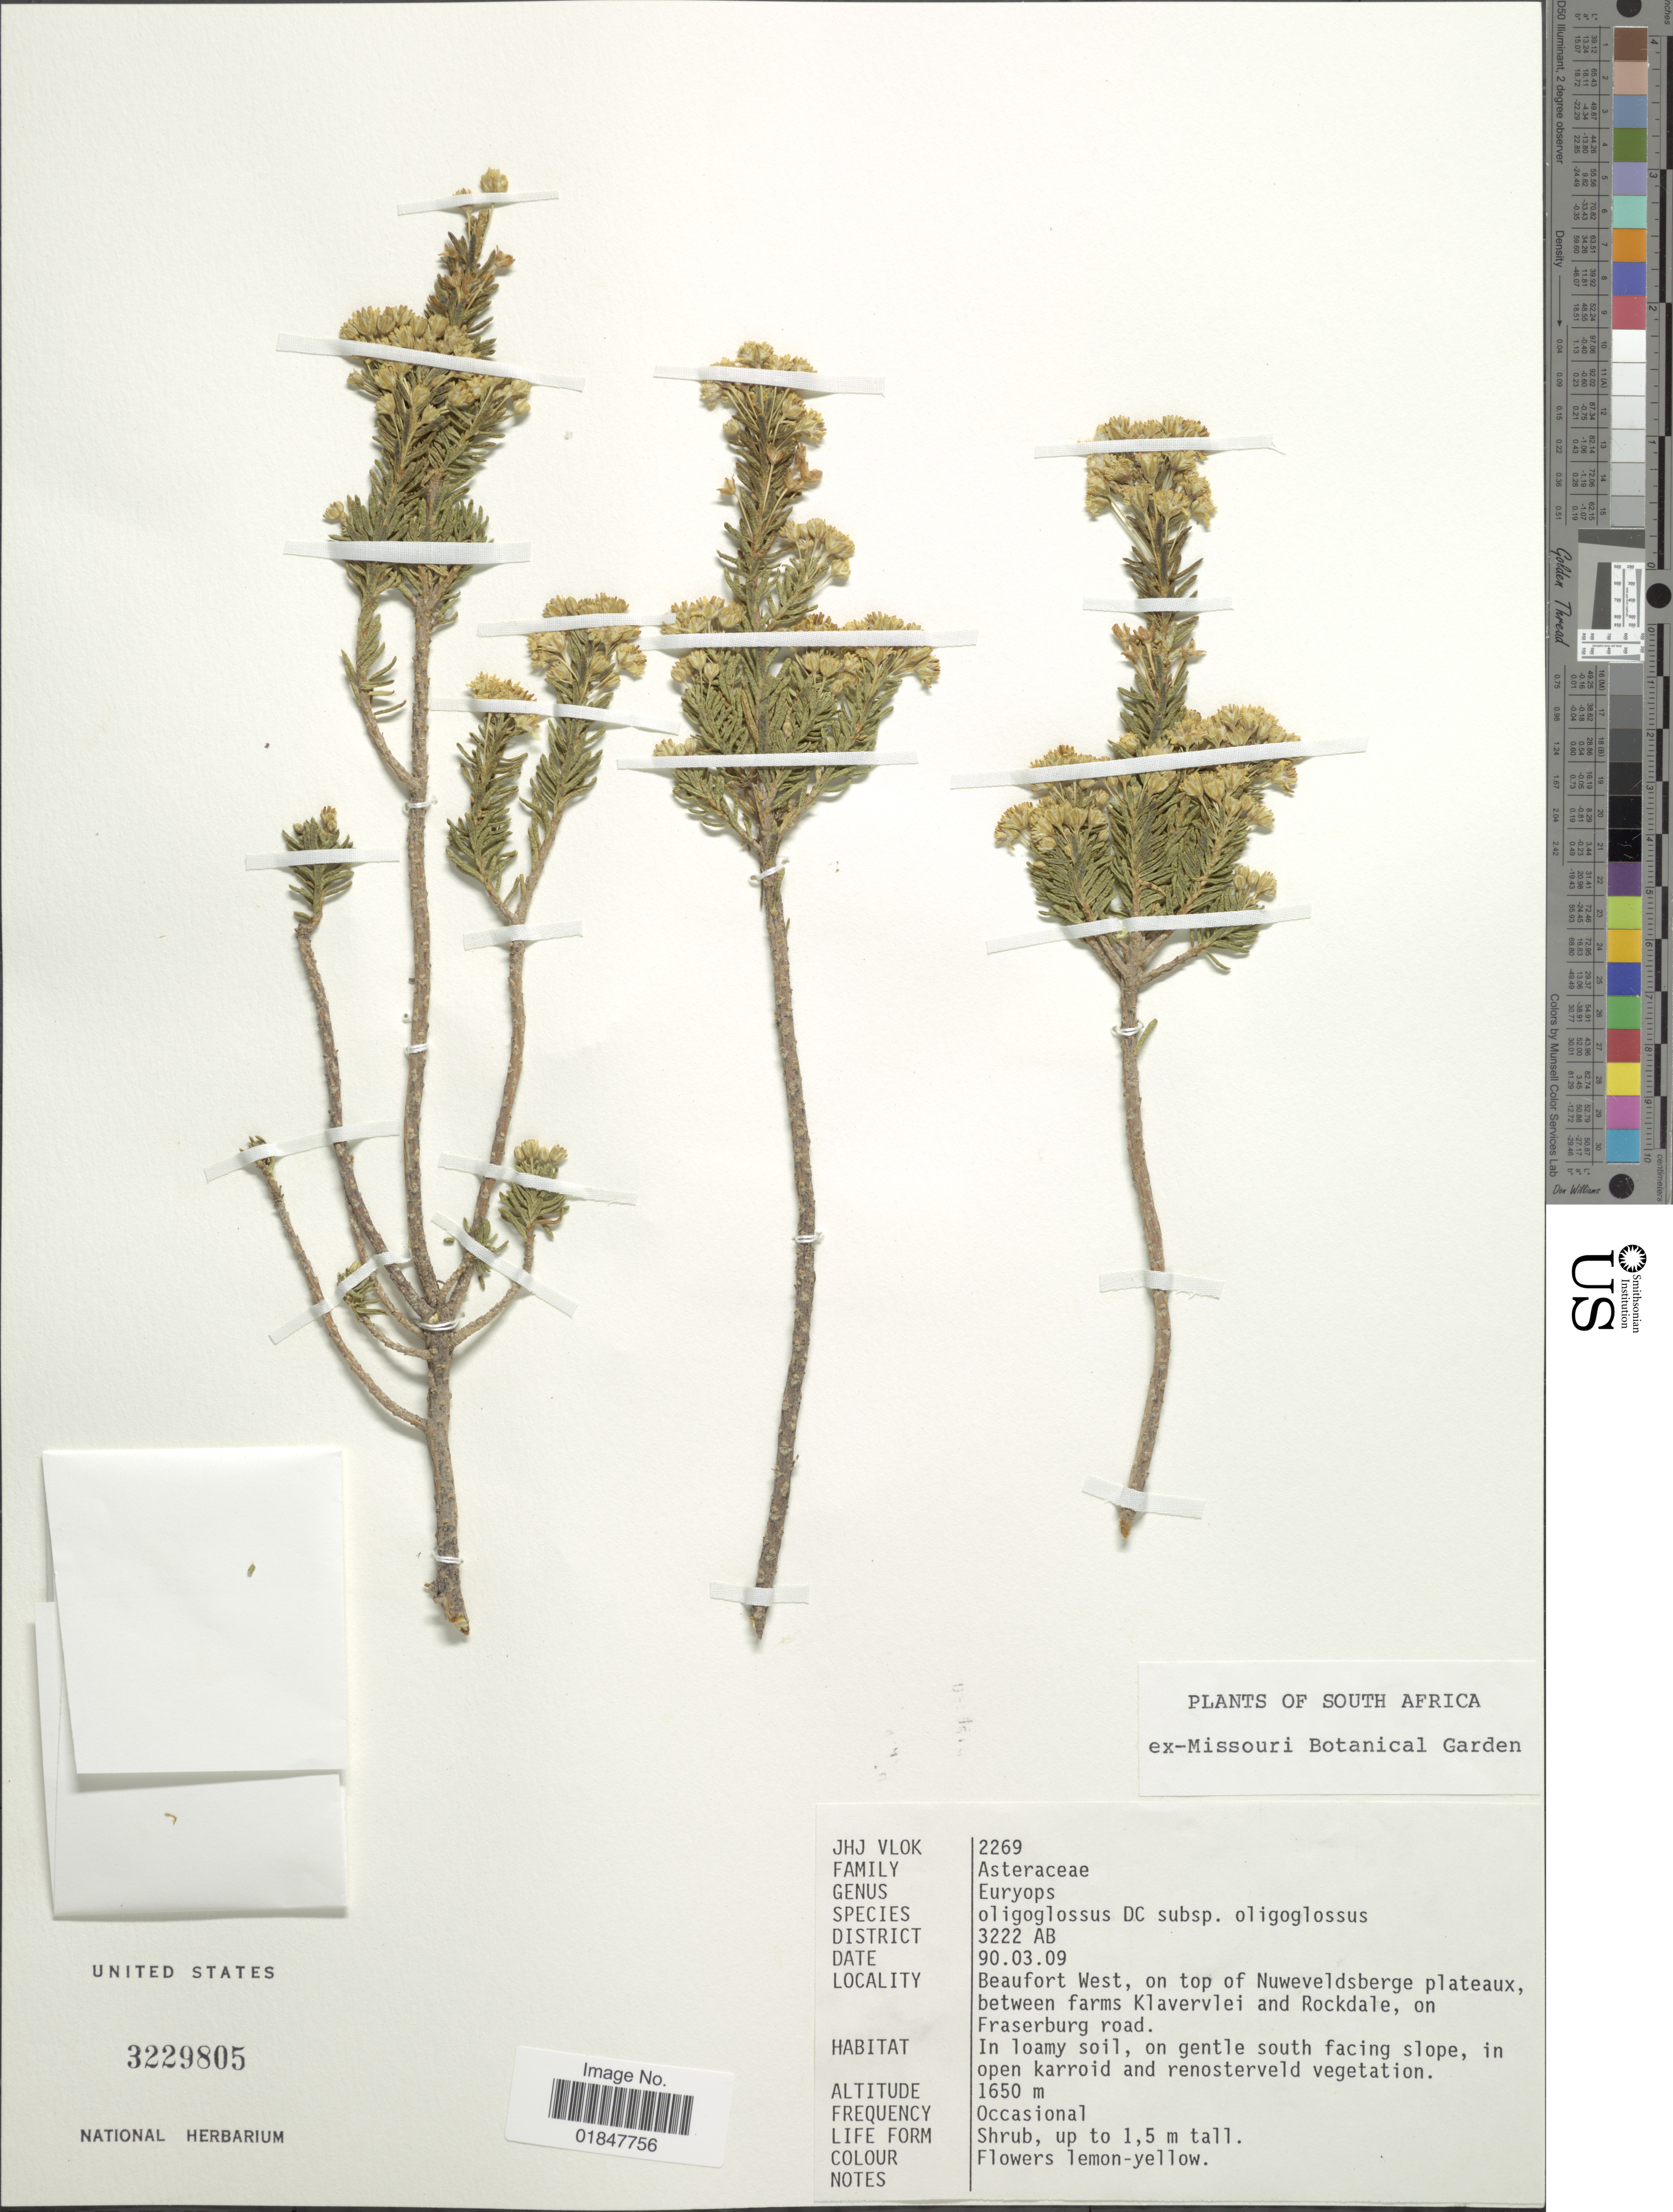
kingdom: Plantae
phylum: Tracheophyta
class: Magnoliopsida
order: Asterales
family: Asteraceae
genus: Euryops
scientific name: Euryops annae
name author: Phillips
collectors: Missouri Botanical Garden (MO)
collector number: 2269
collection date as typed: Transcribed d/m/y: 9/3/90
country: South Africa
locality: Beaufort West, on top of Nuweveldsberge plateaux, between farms Klavervlei and Rockdale, on Fraserburg road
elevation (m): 1650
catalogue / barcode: US 3229805